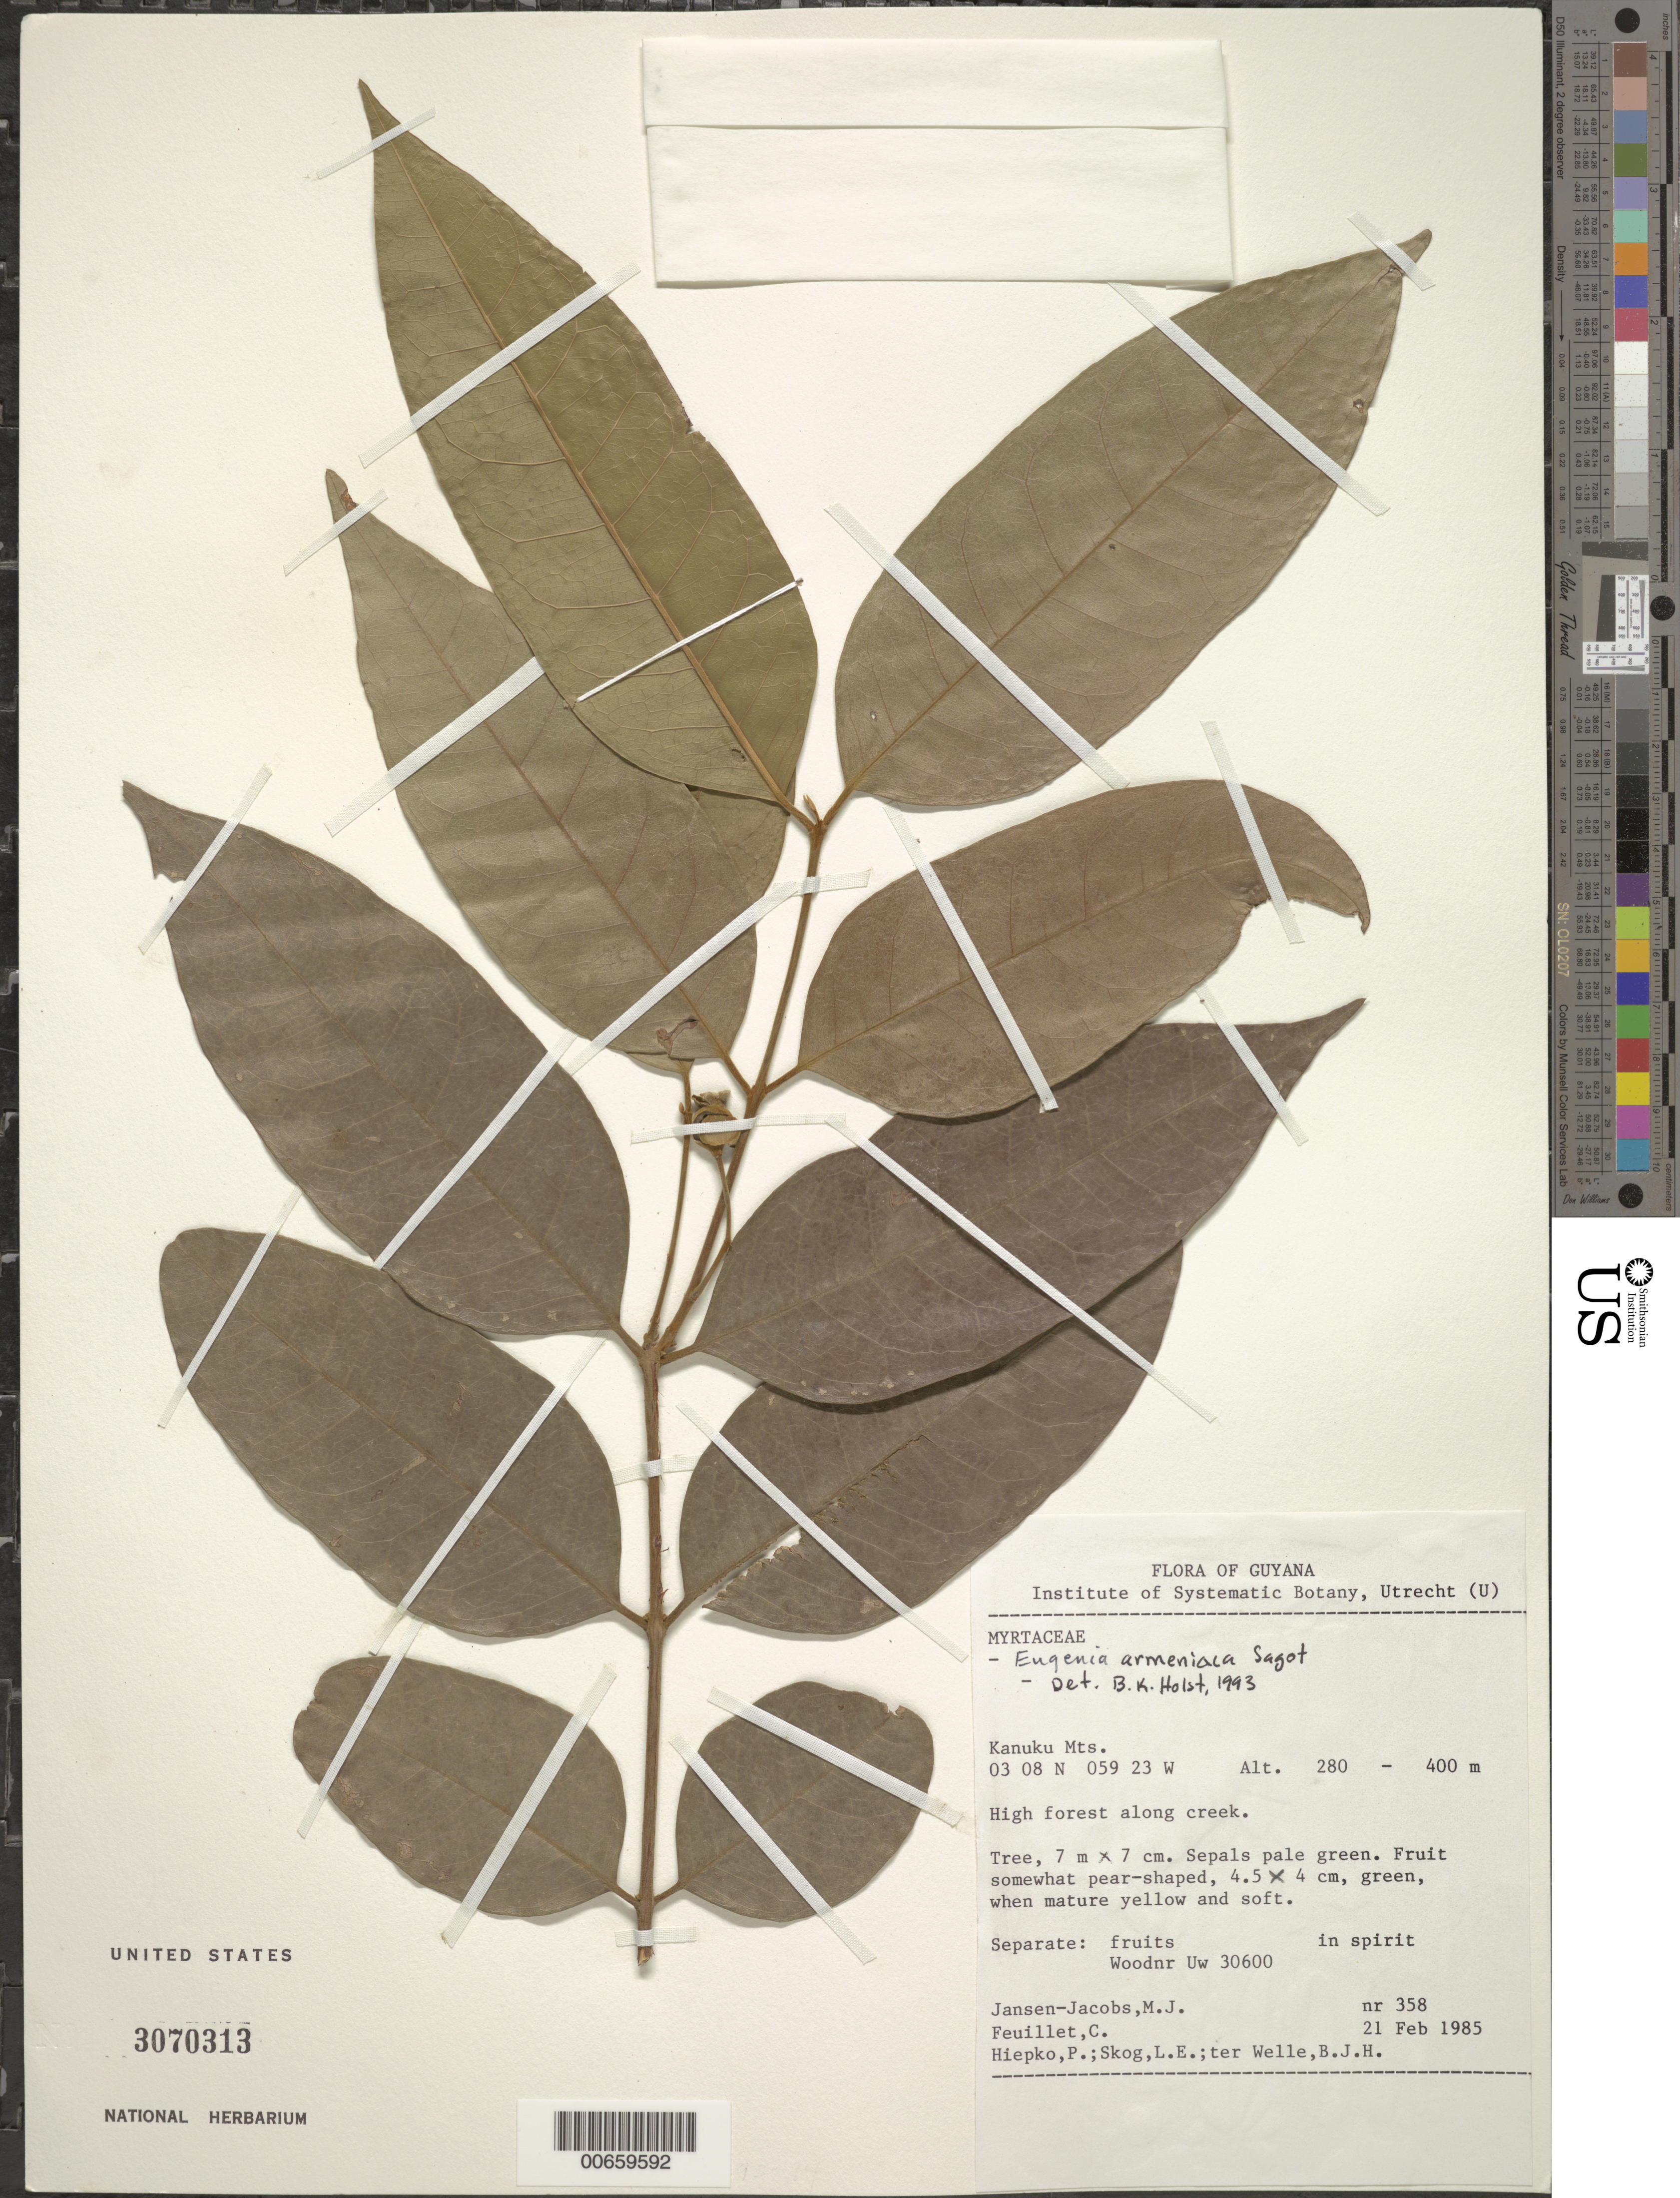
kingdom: Plantae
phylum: Tracheophyta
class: Magnoliopsida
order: Myrtales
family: Myrtaceae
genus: Eugenia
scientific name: Eugenia armeniaca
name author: Sagot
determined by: Holst, Bruce K.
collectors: M. J. Jansen-Jacobs, C. Feuillet, P. H. Hiepko, L. E. Skog & B. Welle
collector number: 358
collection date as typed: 21-Feb-85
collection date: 1985-02-21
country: Guyana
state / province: U. Takutu-U. Essequibo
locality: Kanuku Mts.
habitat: High forest along river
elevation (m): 280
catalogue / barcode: US 3070313